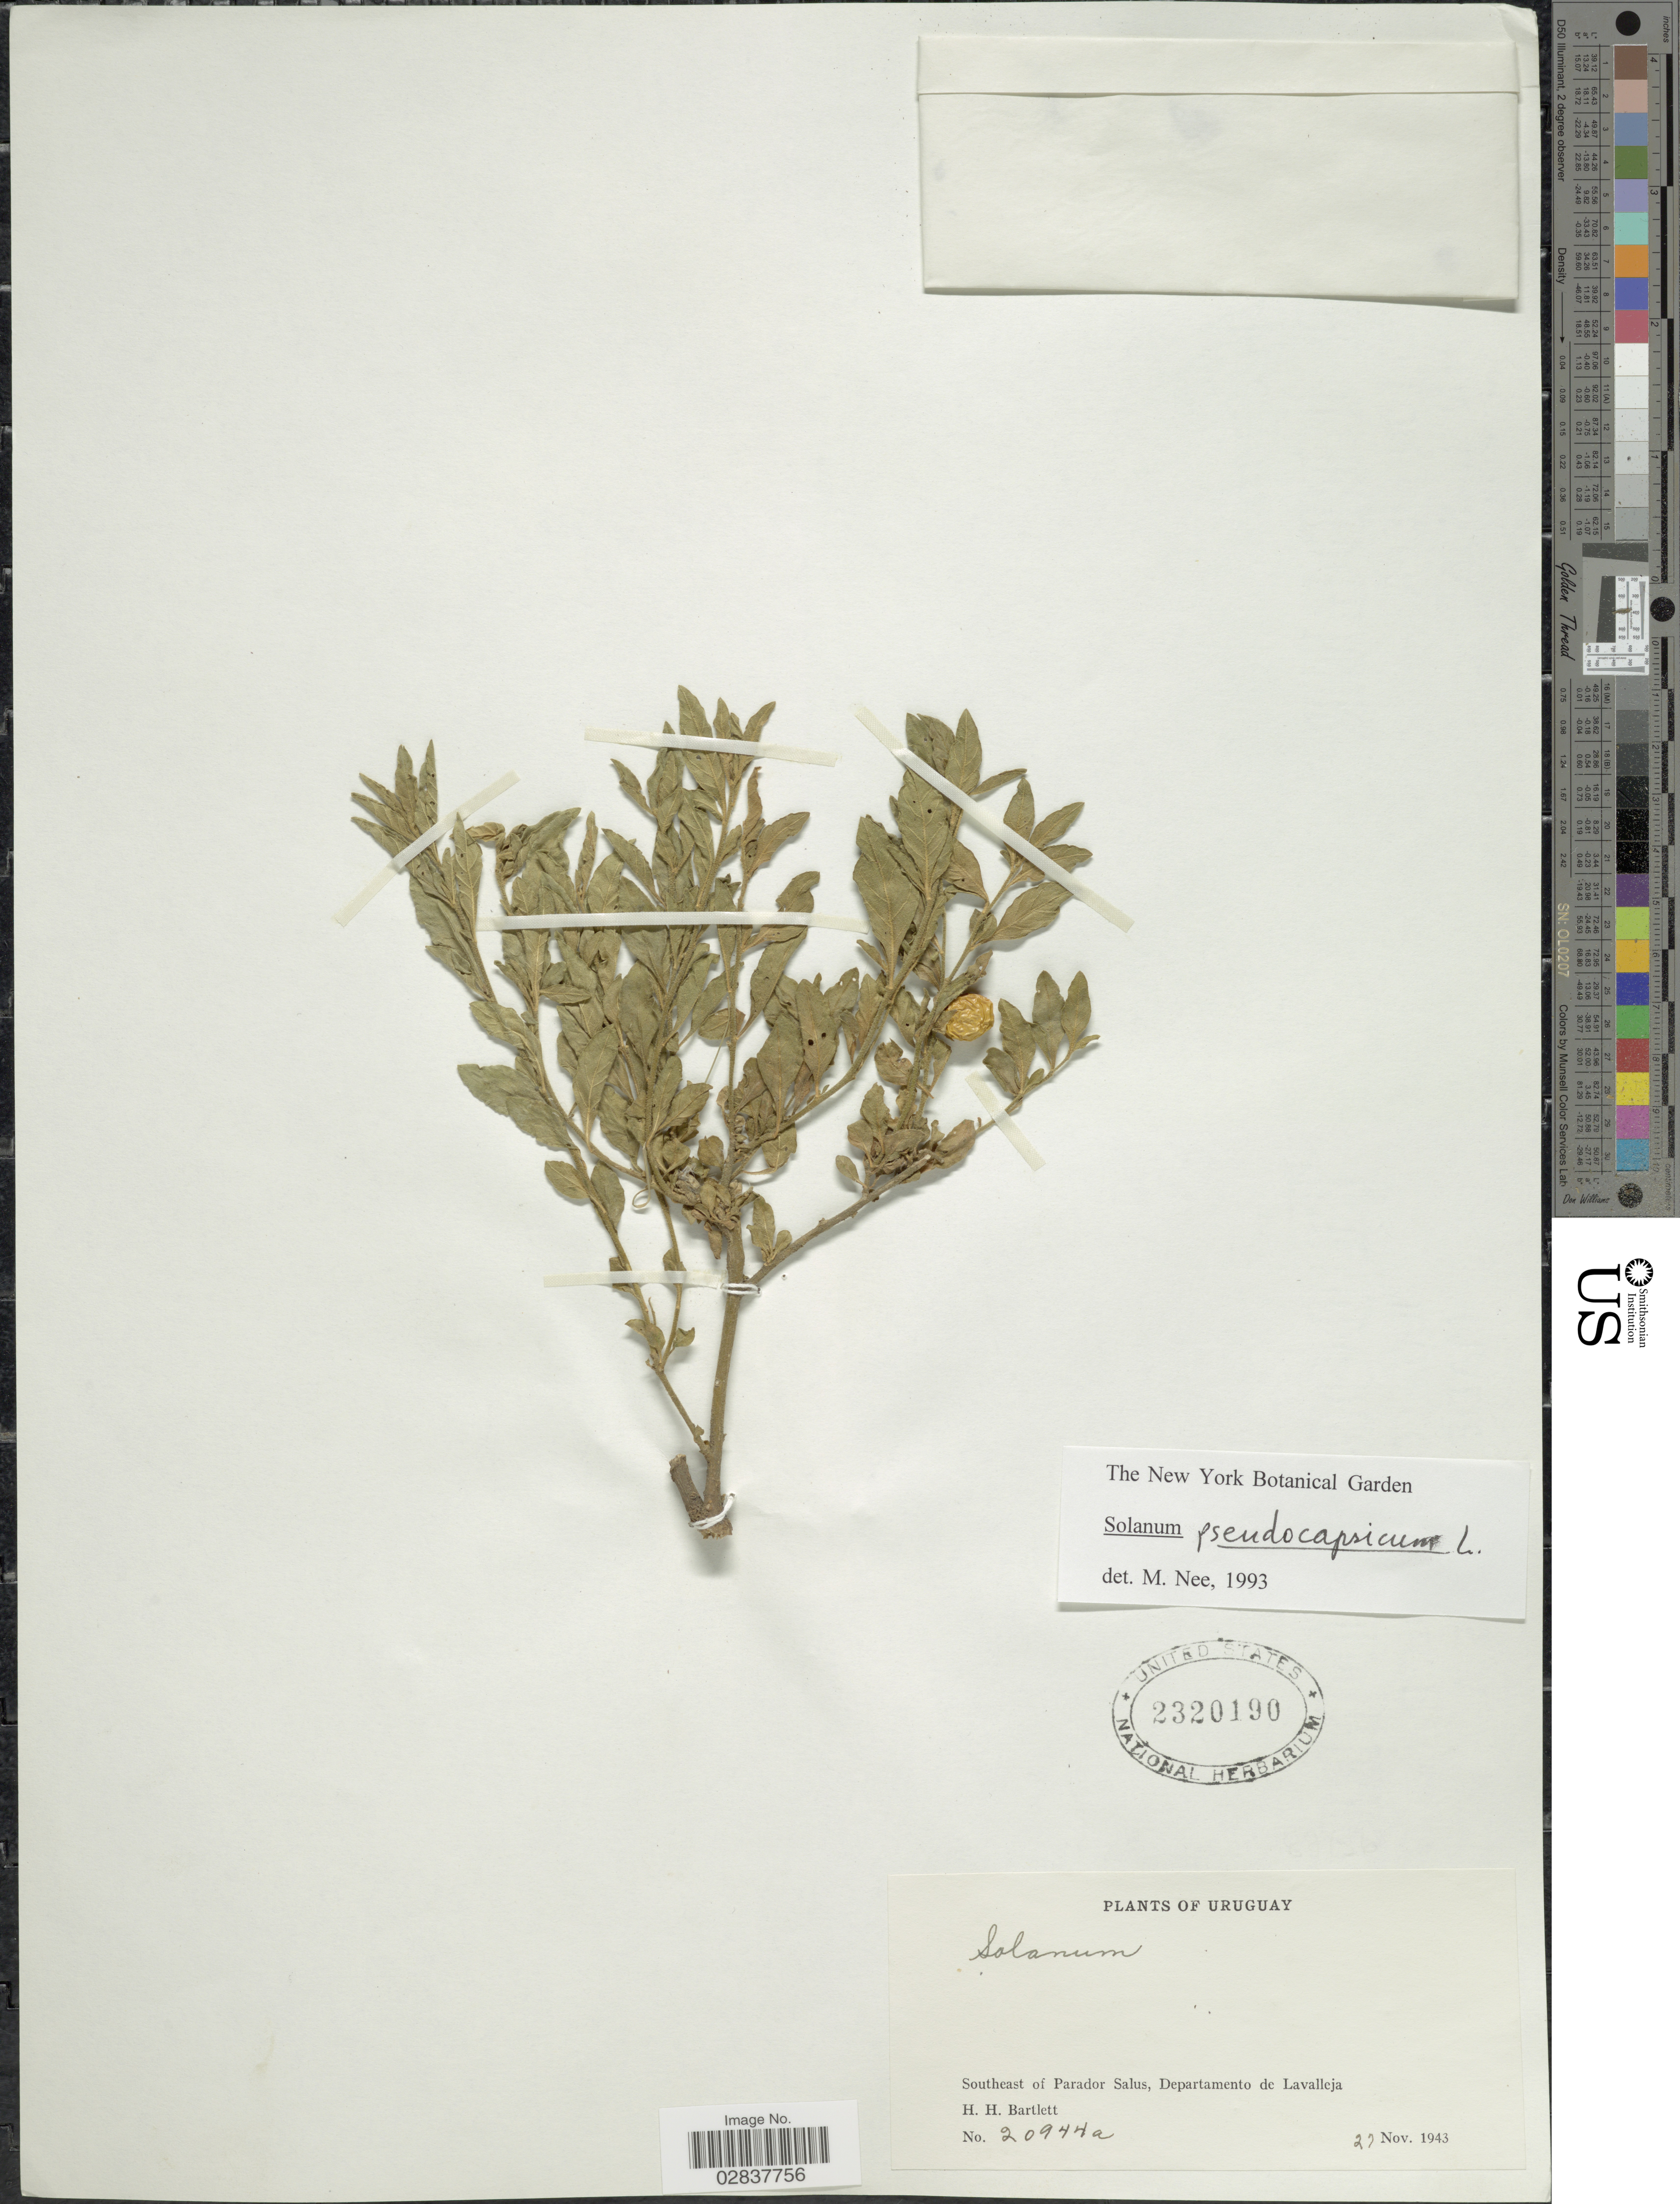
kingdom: Plantae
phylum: Tracheophyta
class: Magnoliopsida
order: Solanales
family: Solanaceae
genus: Solanum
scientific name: Solanum pseudocapsicum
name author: L.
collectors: H. H. Bartlett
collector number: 20944a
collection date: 1943-11-27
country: Uruguay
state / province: Lavalleja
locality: Southeast of Parador Salus, Departamento de Lavalleja.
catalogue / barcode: US 2320190